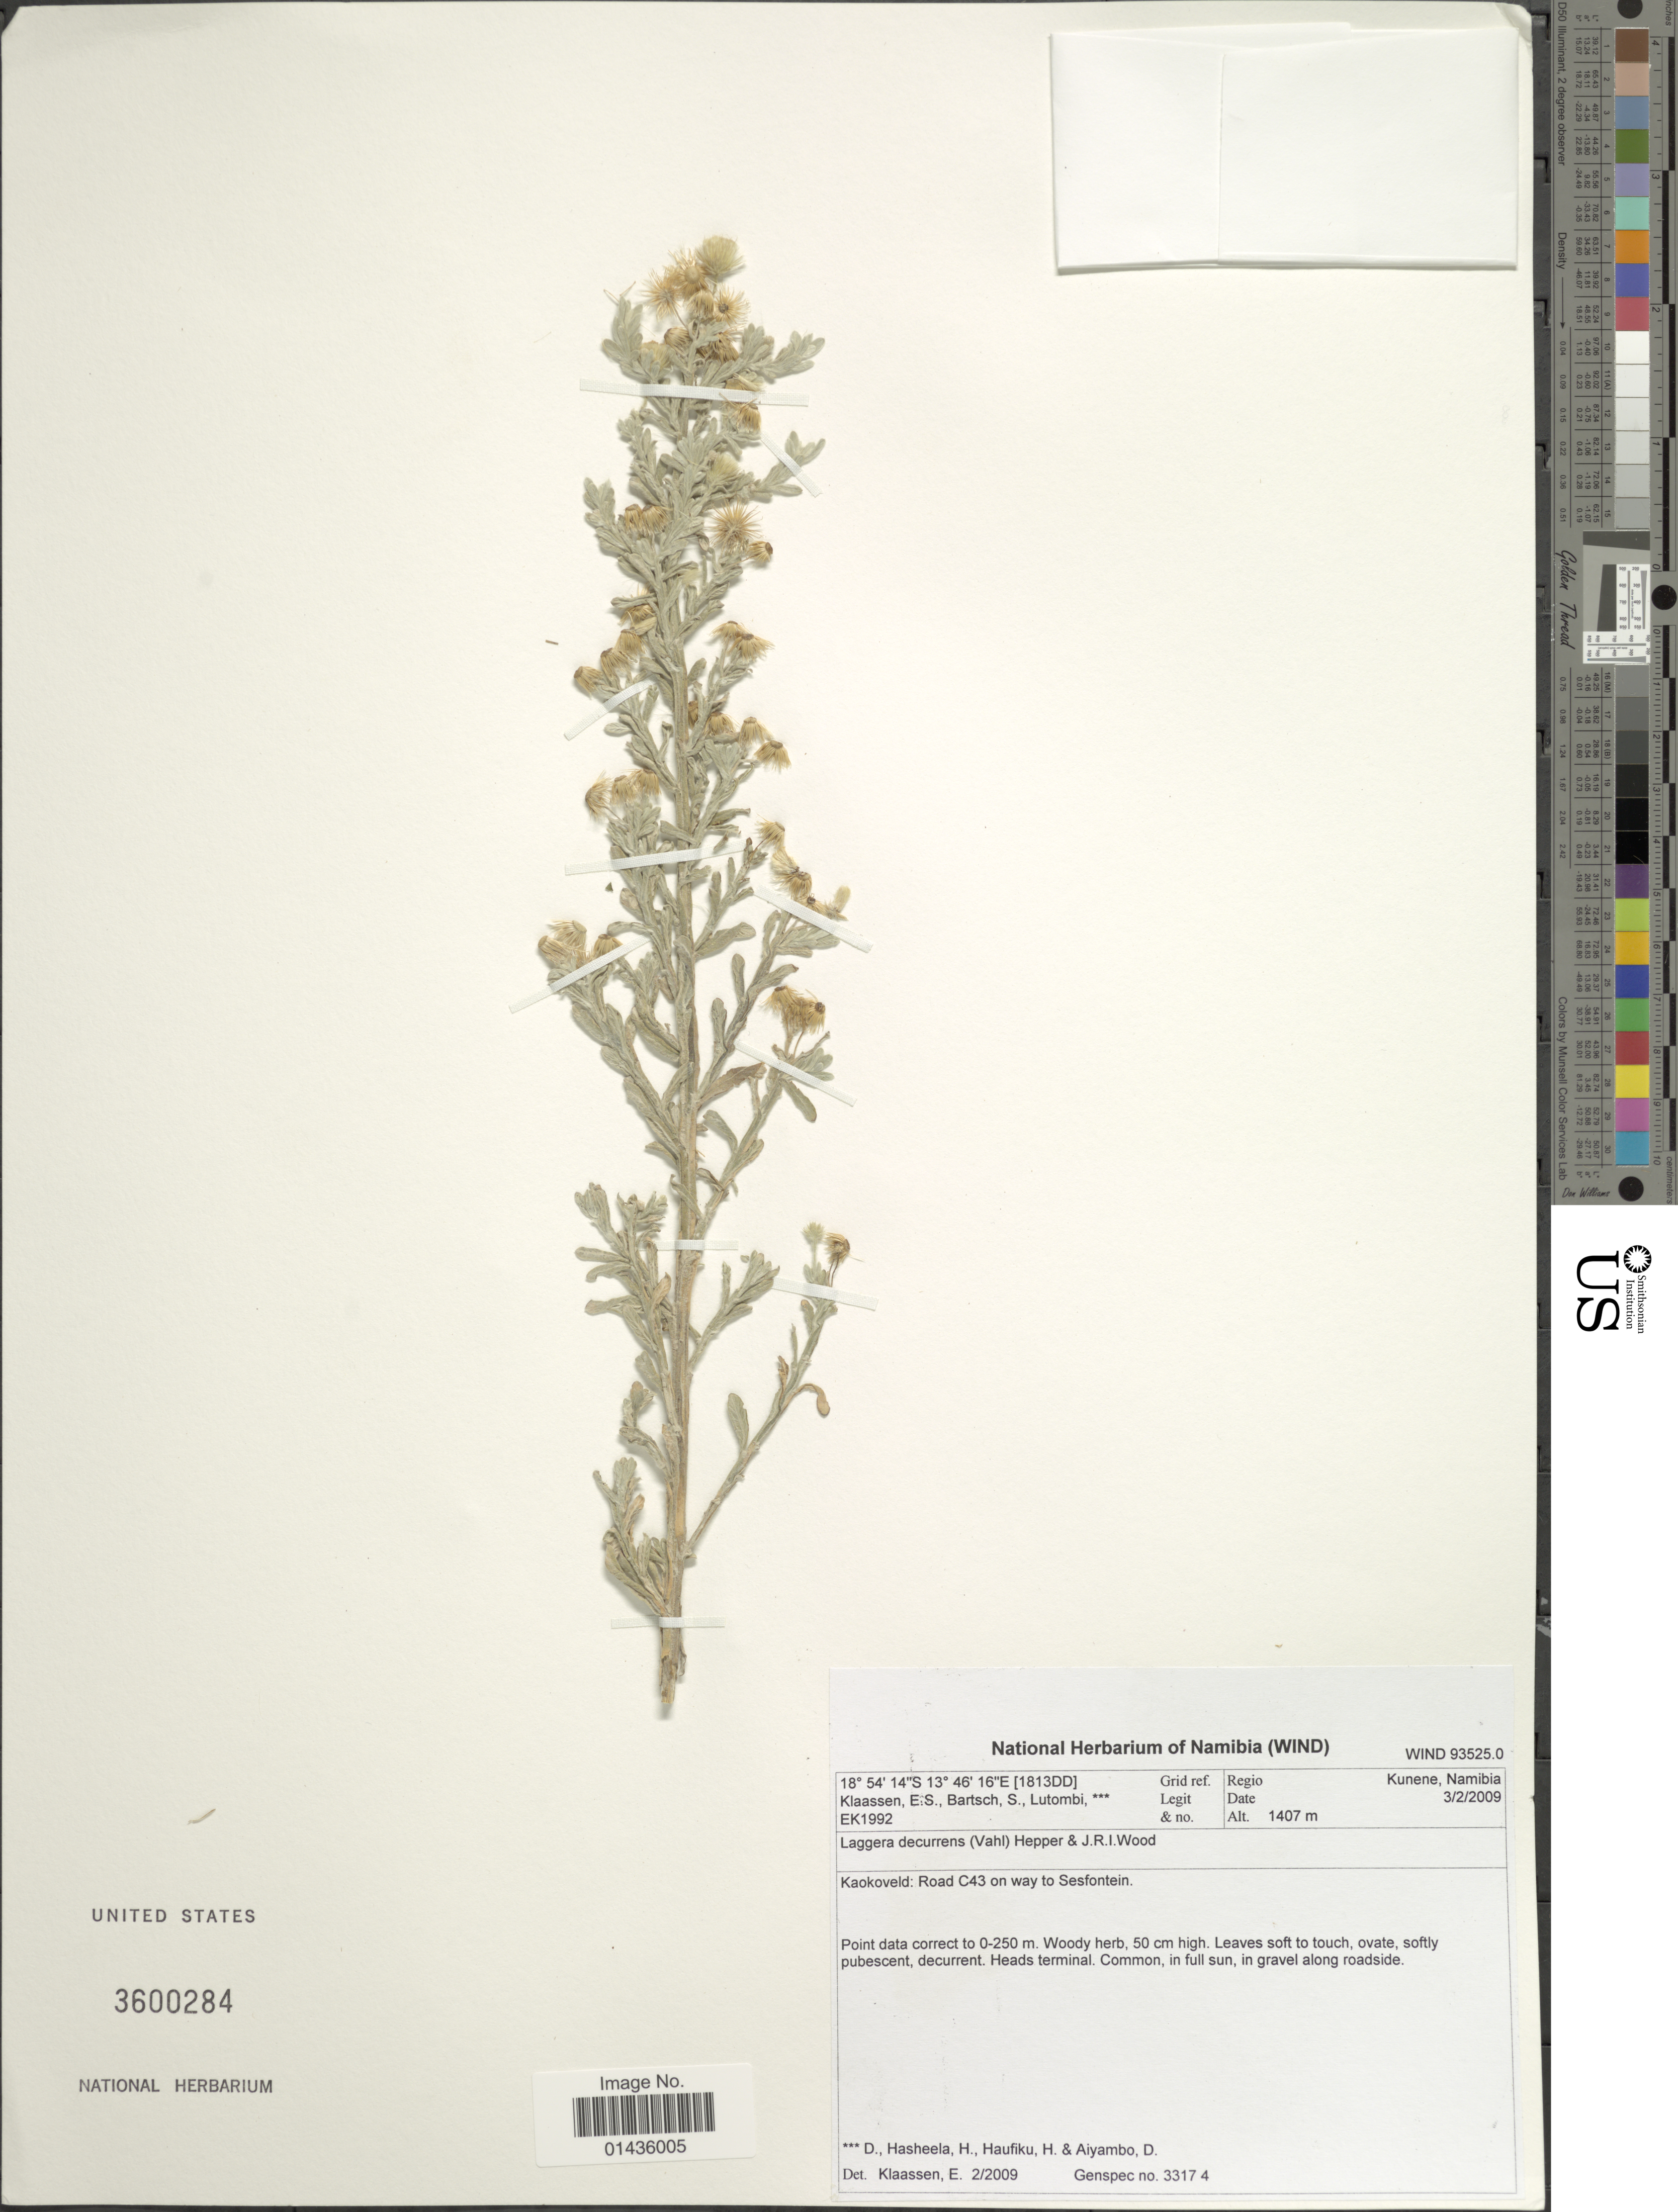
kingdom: Plantae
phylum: Tracheophyta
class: Magnoliopsida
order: Asterales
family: Asteraceae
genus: Laggera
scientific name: Laggera decurrens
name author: (Vahl) Hepper & J.R.I. Wood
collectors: E. S. Klaassen, S. Bartsch, D. Lutombi, H. Hasheela & et al.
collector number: EK1992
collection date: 2009-02-03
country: Namibia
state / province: Kunene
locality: Kaokoveld, Road C43 on way to Sesfontein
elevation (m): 1407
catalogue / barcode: US 3600284